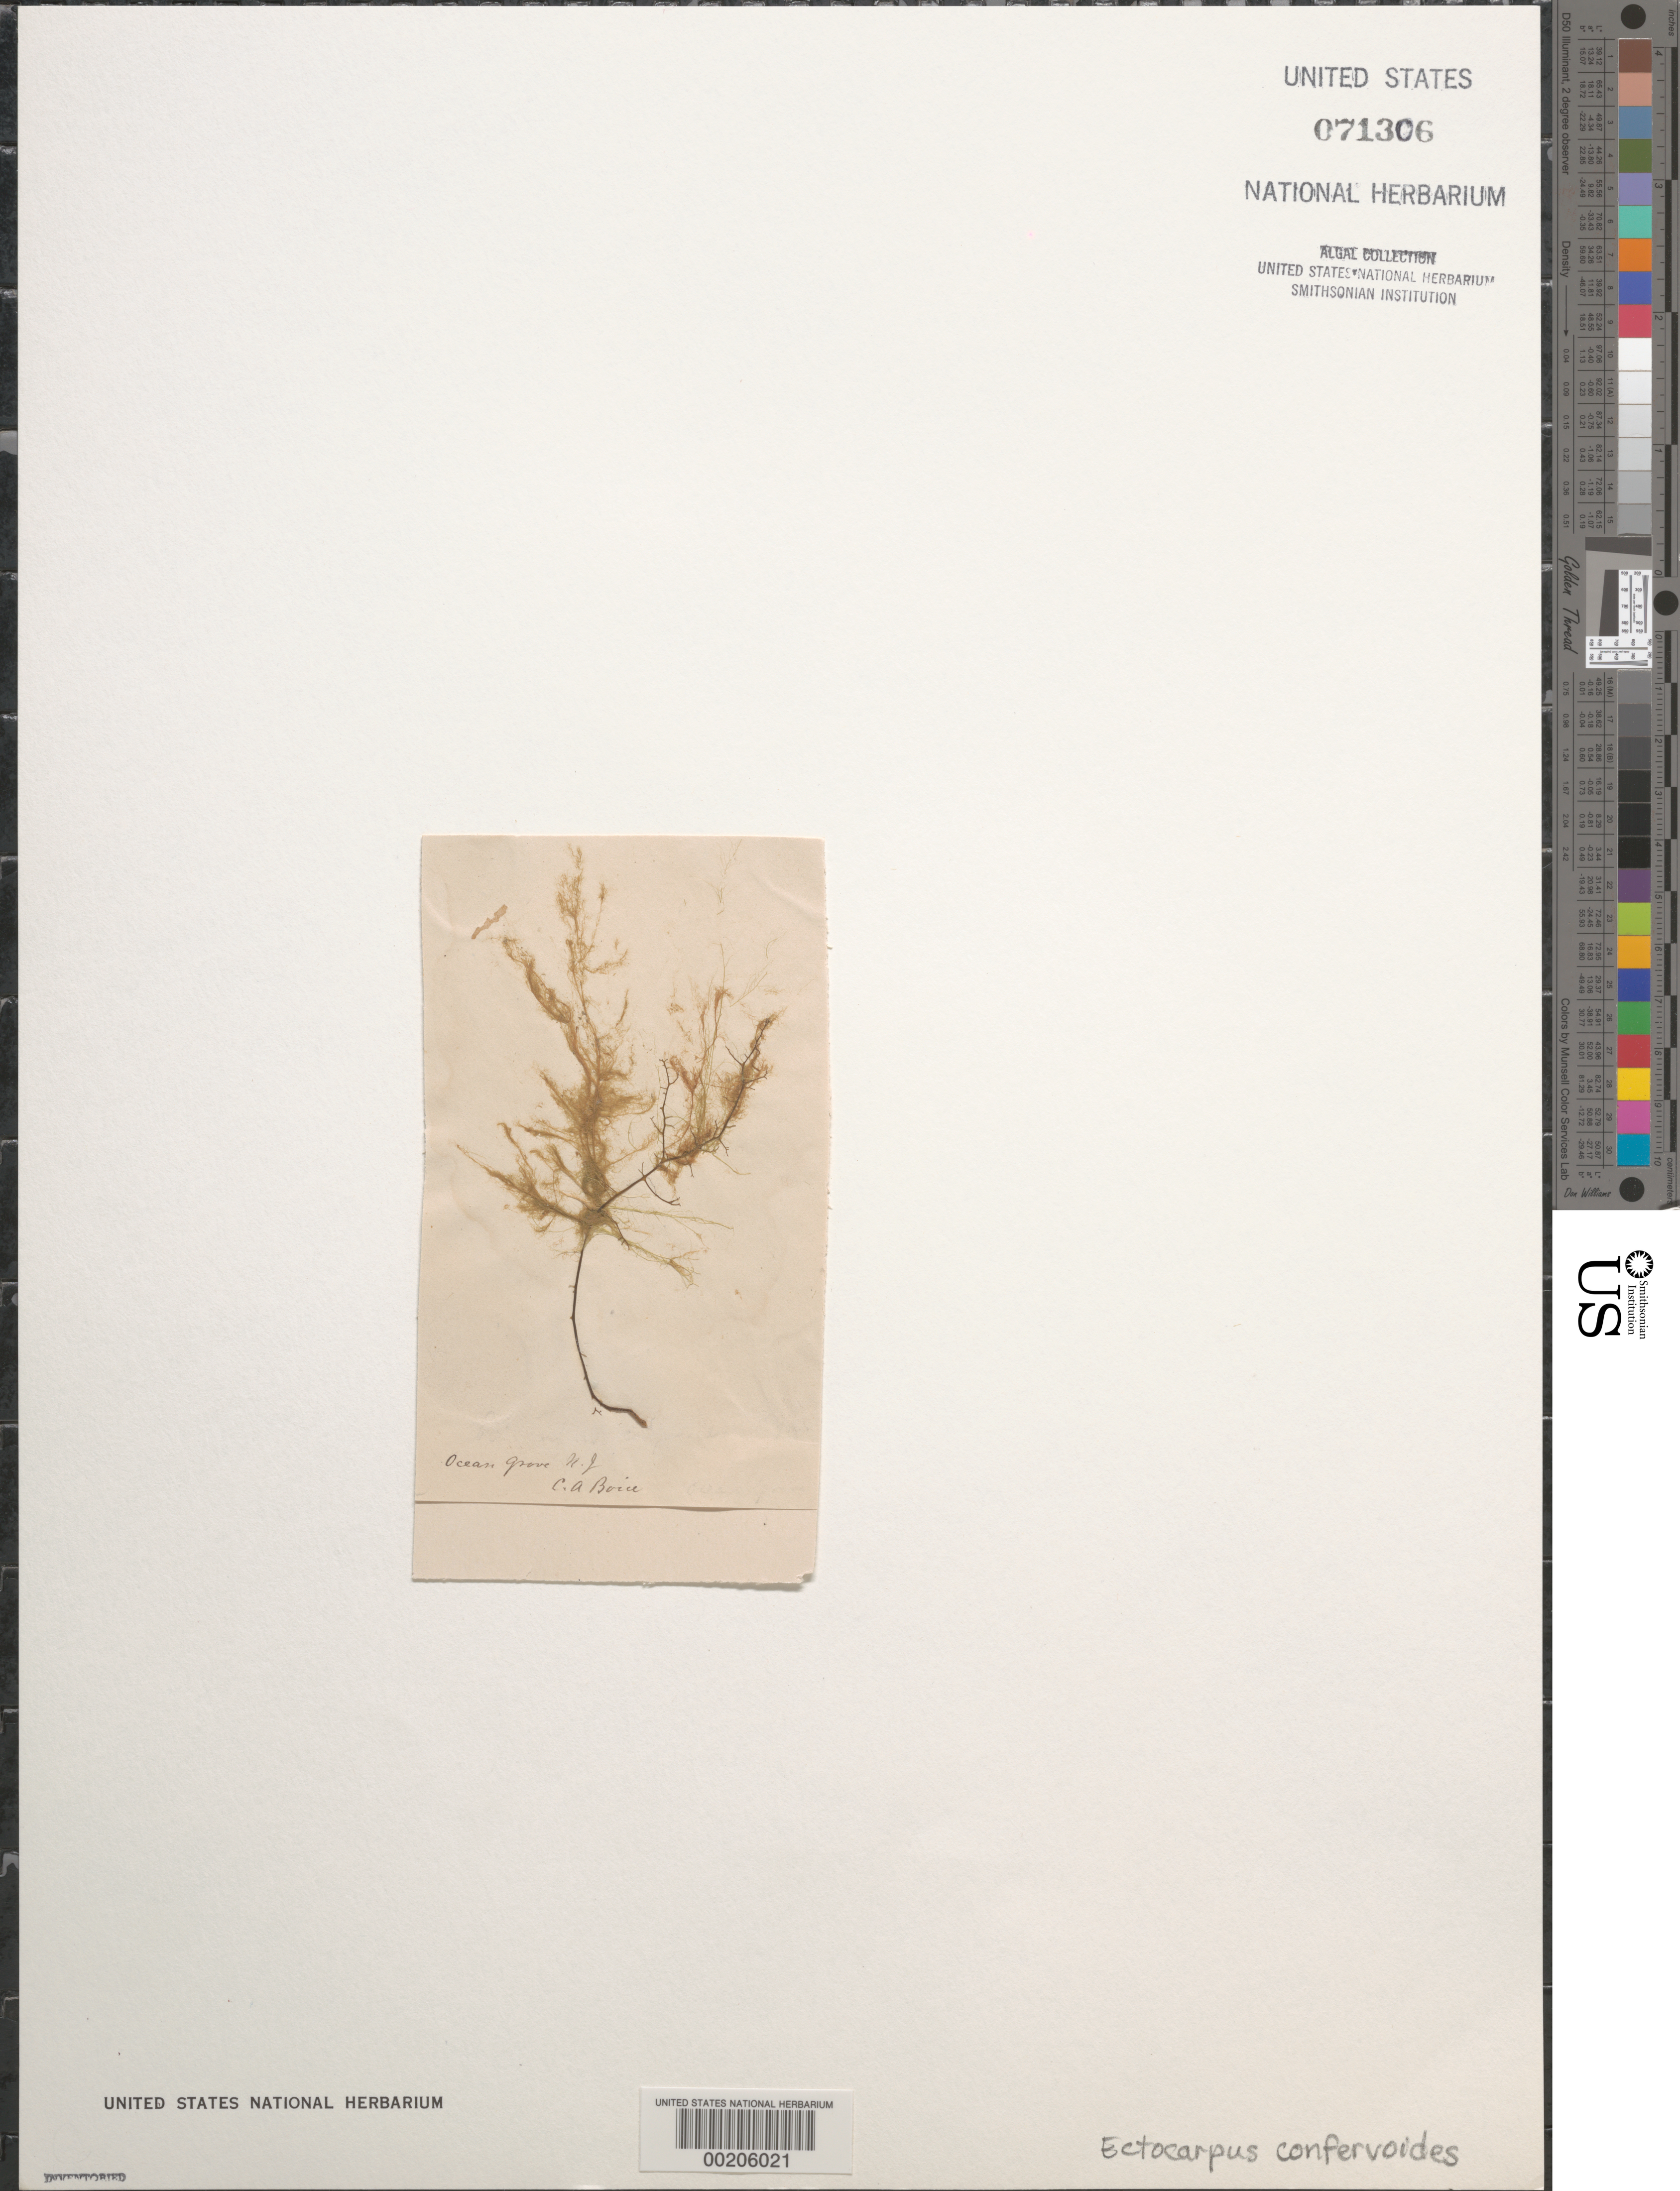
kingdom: Chromista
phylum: Ochrophyta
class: Phaeophyceae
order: Ectocarpales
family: Ectocarpaceae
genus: Ectocarpus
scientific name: Ectocarpus siliculosus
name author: (Dillwyn) Lyngbye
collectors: C. Boice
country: United States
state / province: New Jersey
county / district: Monmouth County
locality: Ocean Grove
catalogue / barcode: US 71306